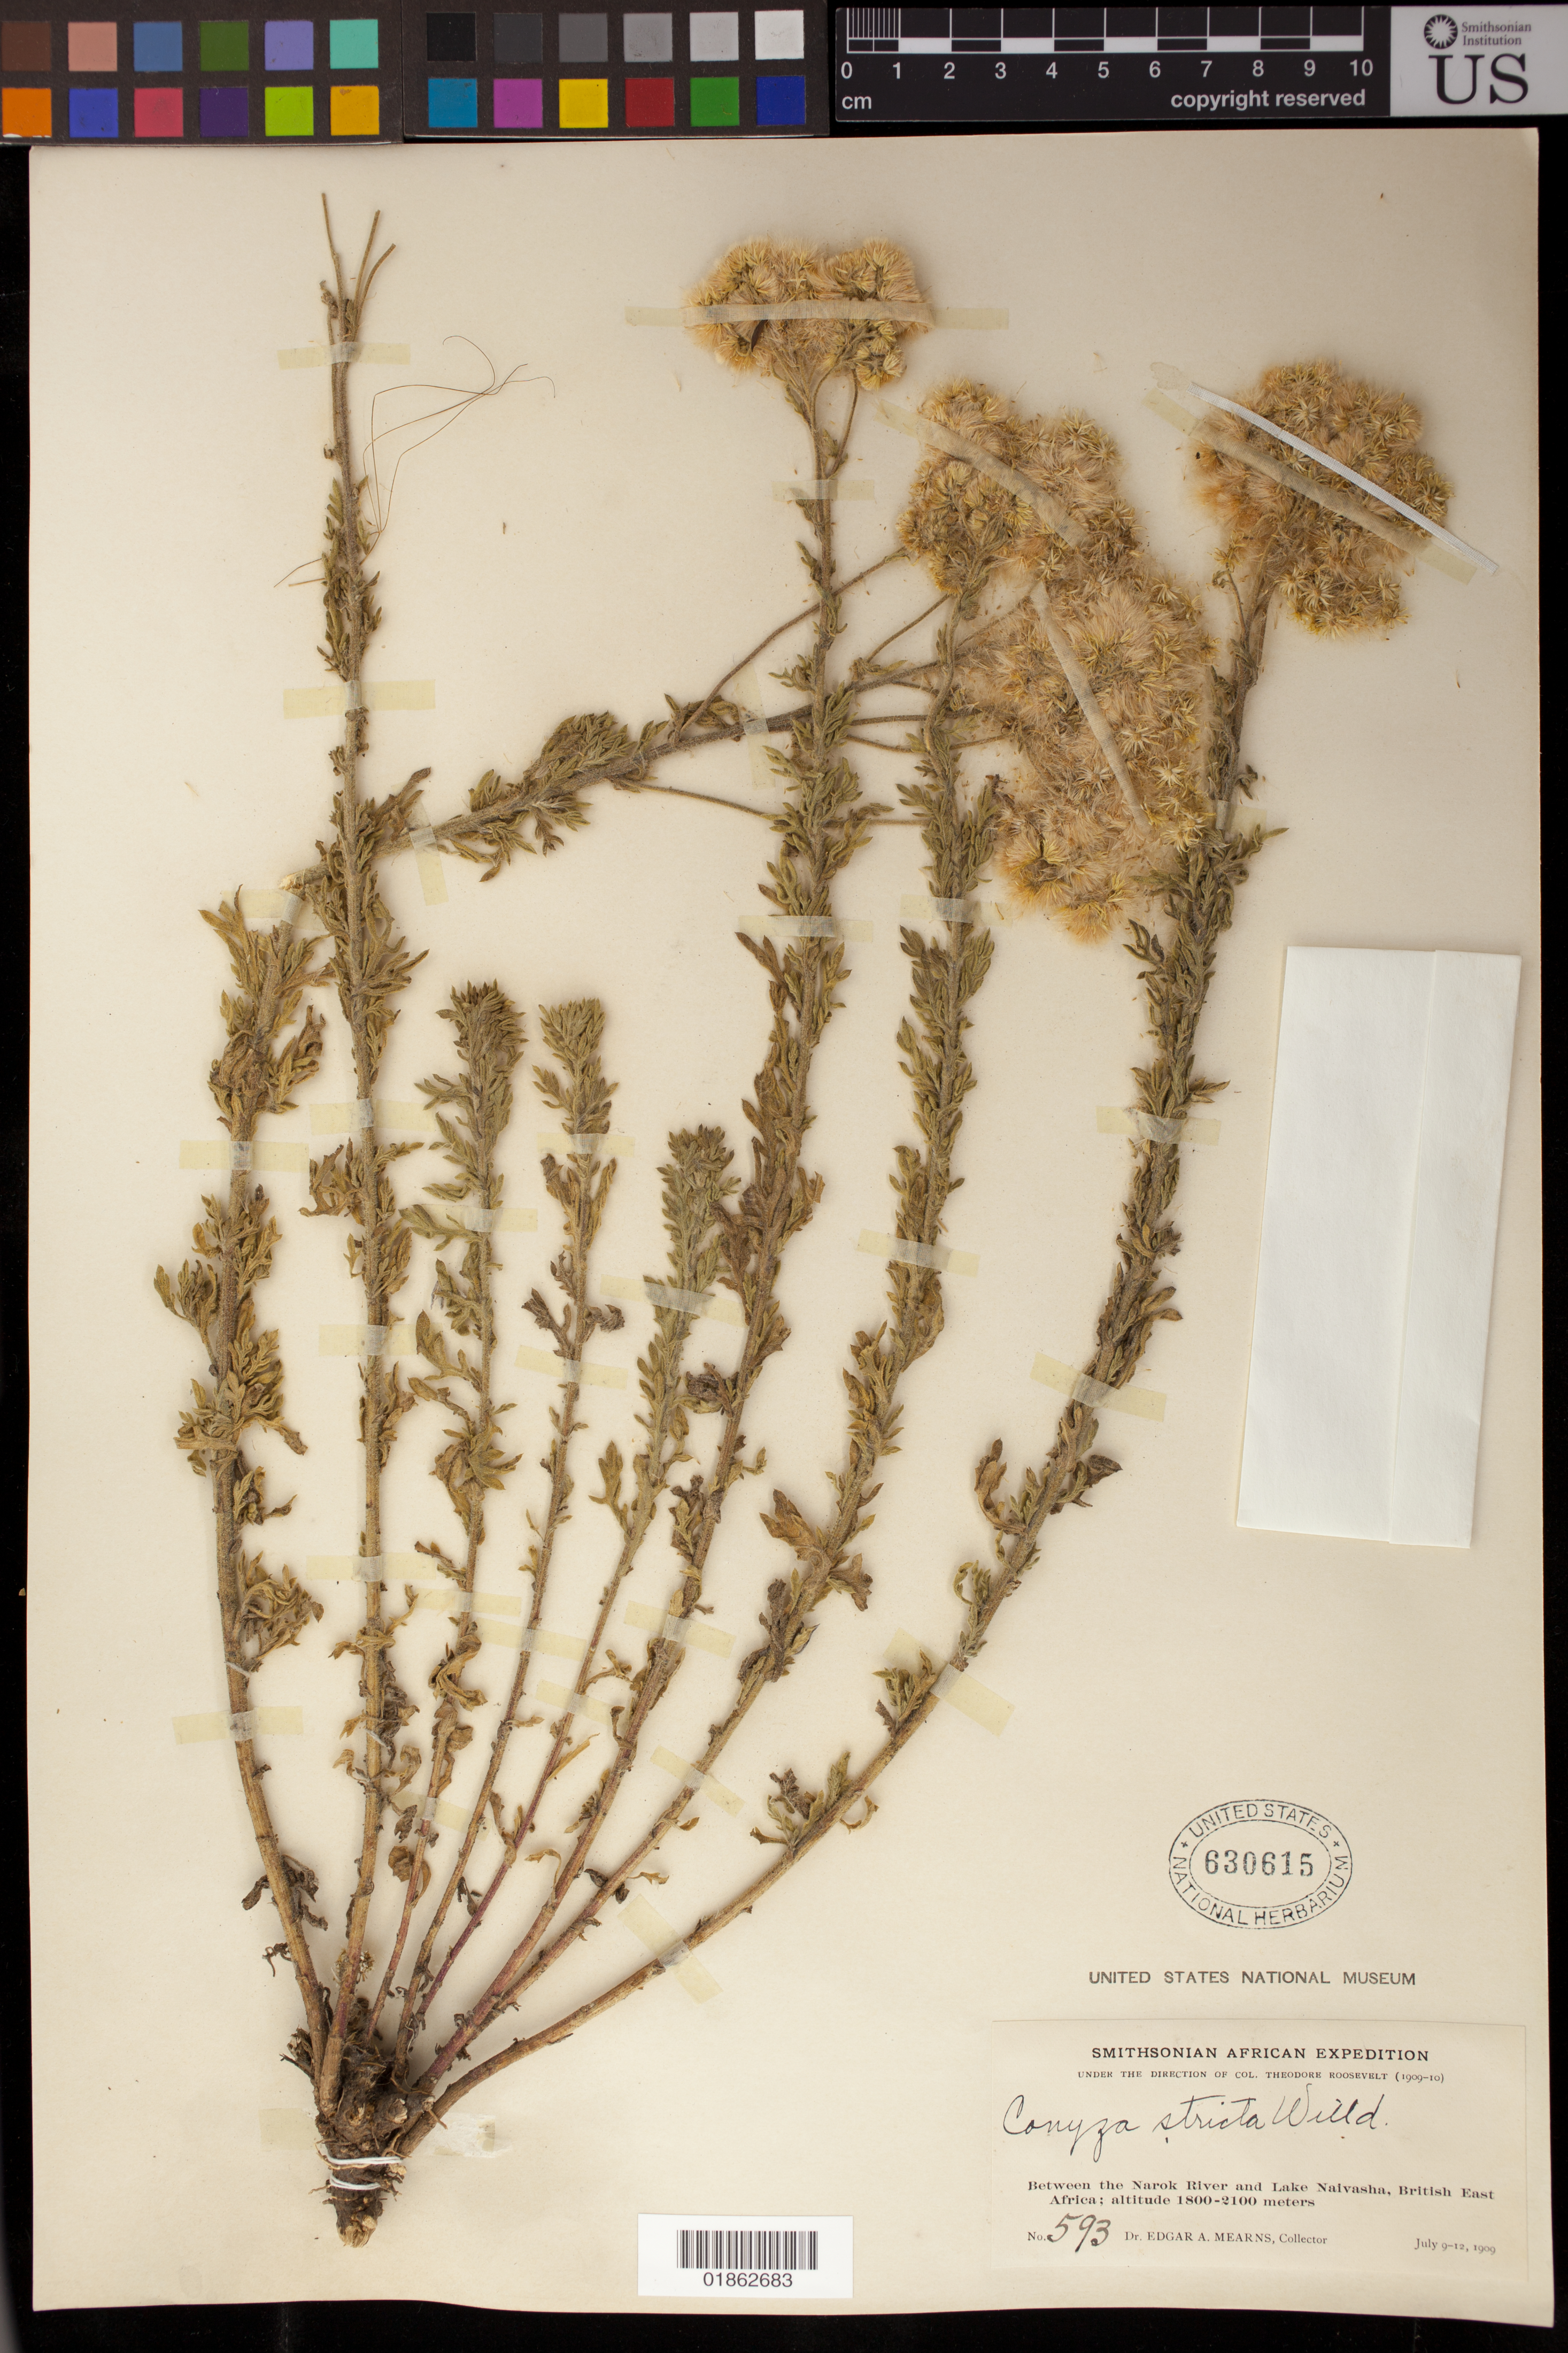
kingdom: Plantae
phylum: Tracheophyta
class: Magnoliopsida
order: Asterales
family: Asteraceae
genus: Conyza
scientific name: Conyza stricta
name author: (Chodat) Willd.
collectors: E. A. Mearns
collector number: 593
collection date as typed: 09 Jul 1909 to 12 Jul 1909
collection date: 1909-07-09/1909-07-12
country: Kenya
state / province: Nakuru / Narok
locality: Between the Narok River and Lake Naivasha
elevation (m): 1800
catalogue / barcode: US 630615